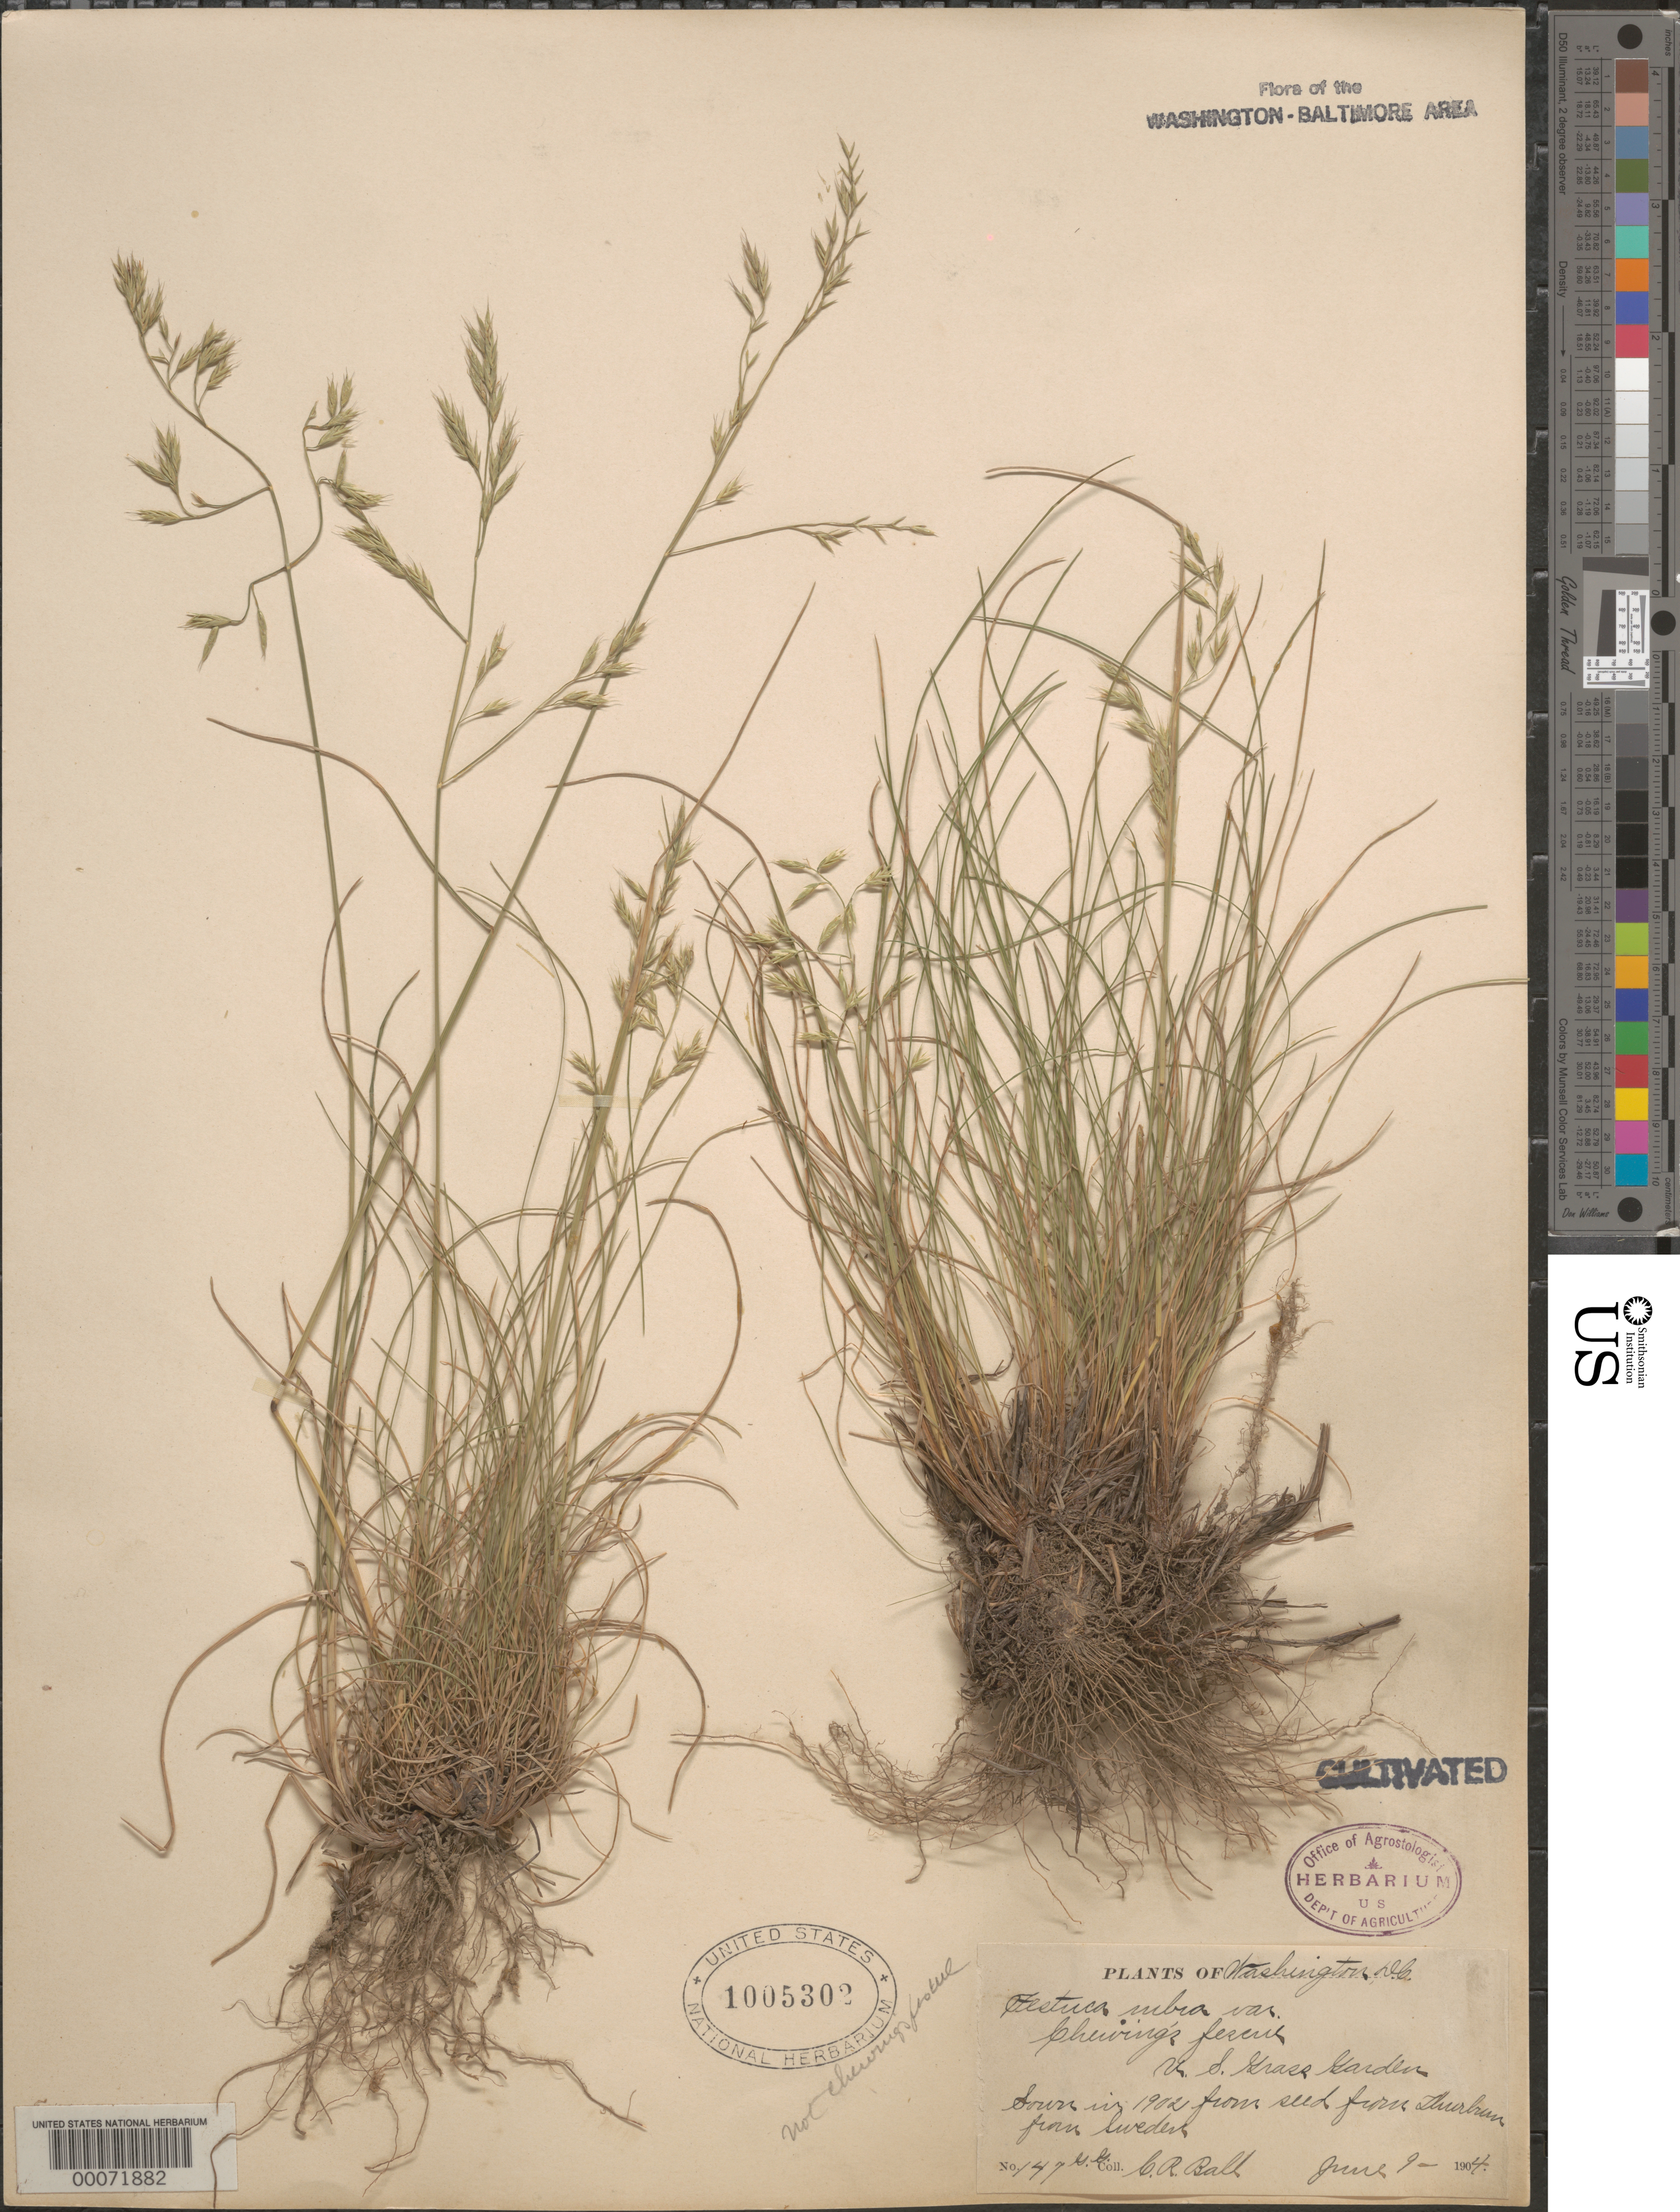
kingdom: Plantae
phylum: Tracheophyta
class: Liliopsida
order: Poales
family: Poaceae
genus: Festuca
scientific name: Festuca rubra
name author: L.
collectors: C. R. Ball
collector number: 147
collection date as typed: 09 Jun 1904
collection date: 1904-06-09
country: United States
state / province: District of Columbia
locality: Washington, DC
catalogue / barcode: US 1005302